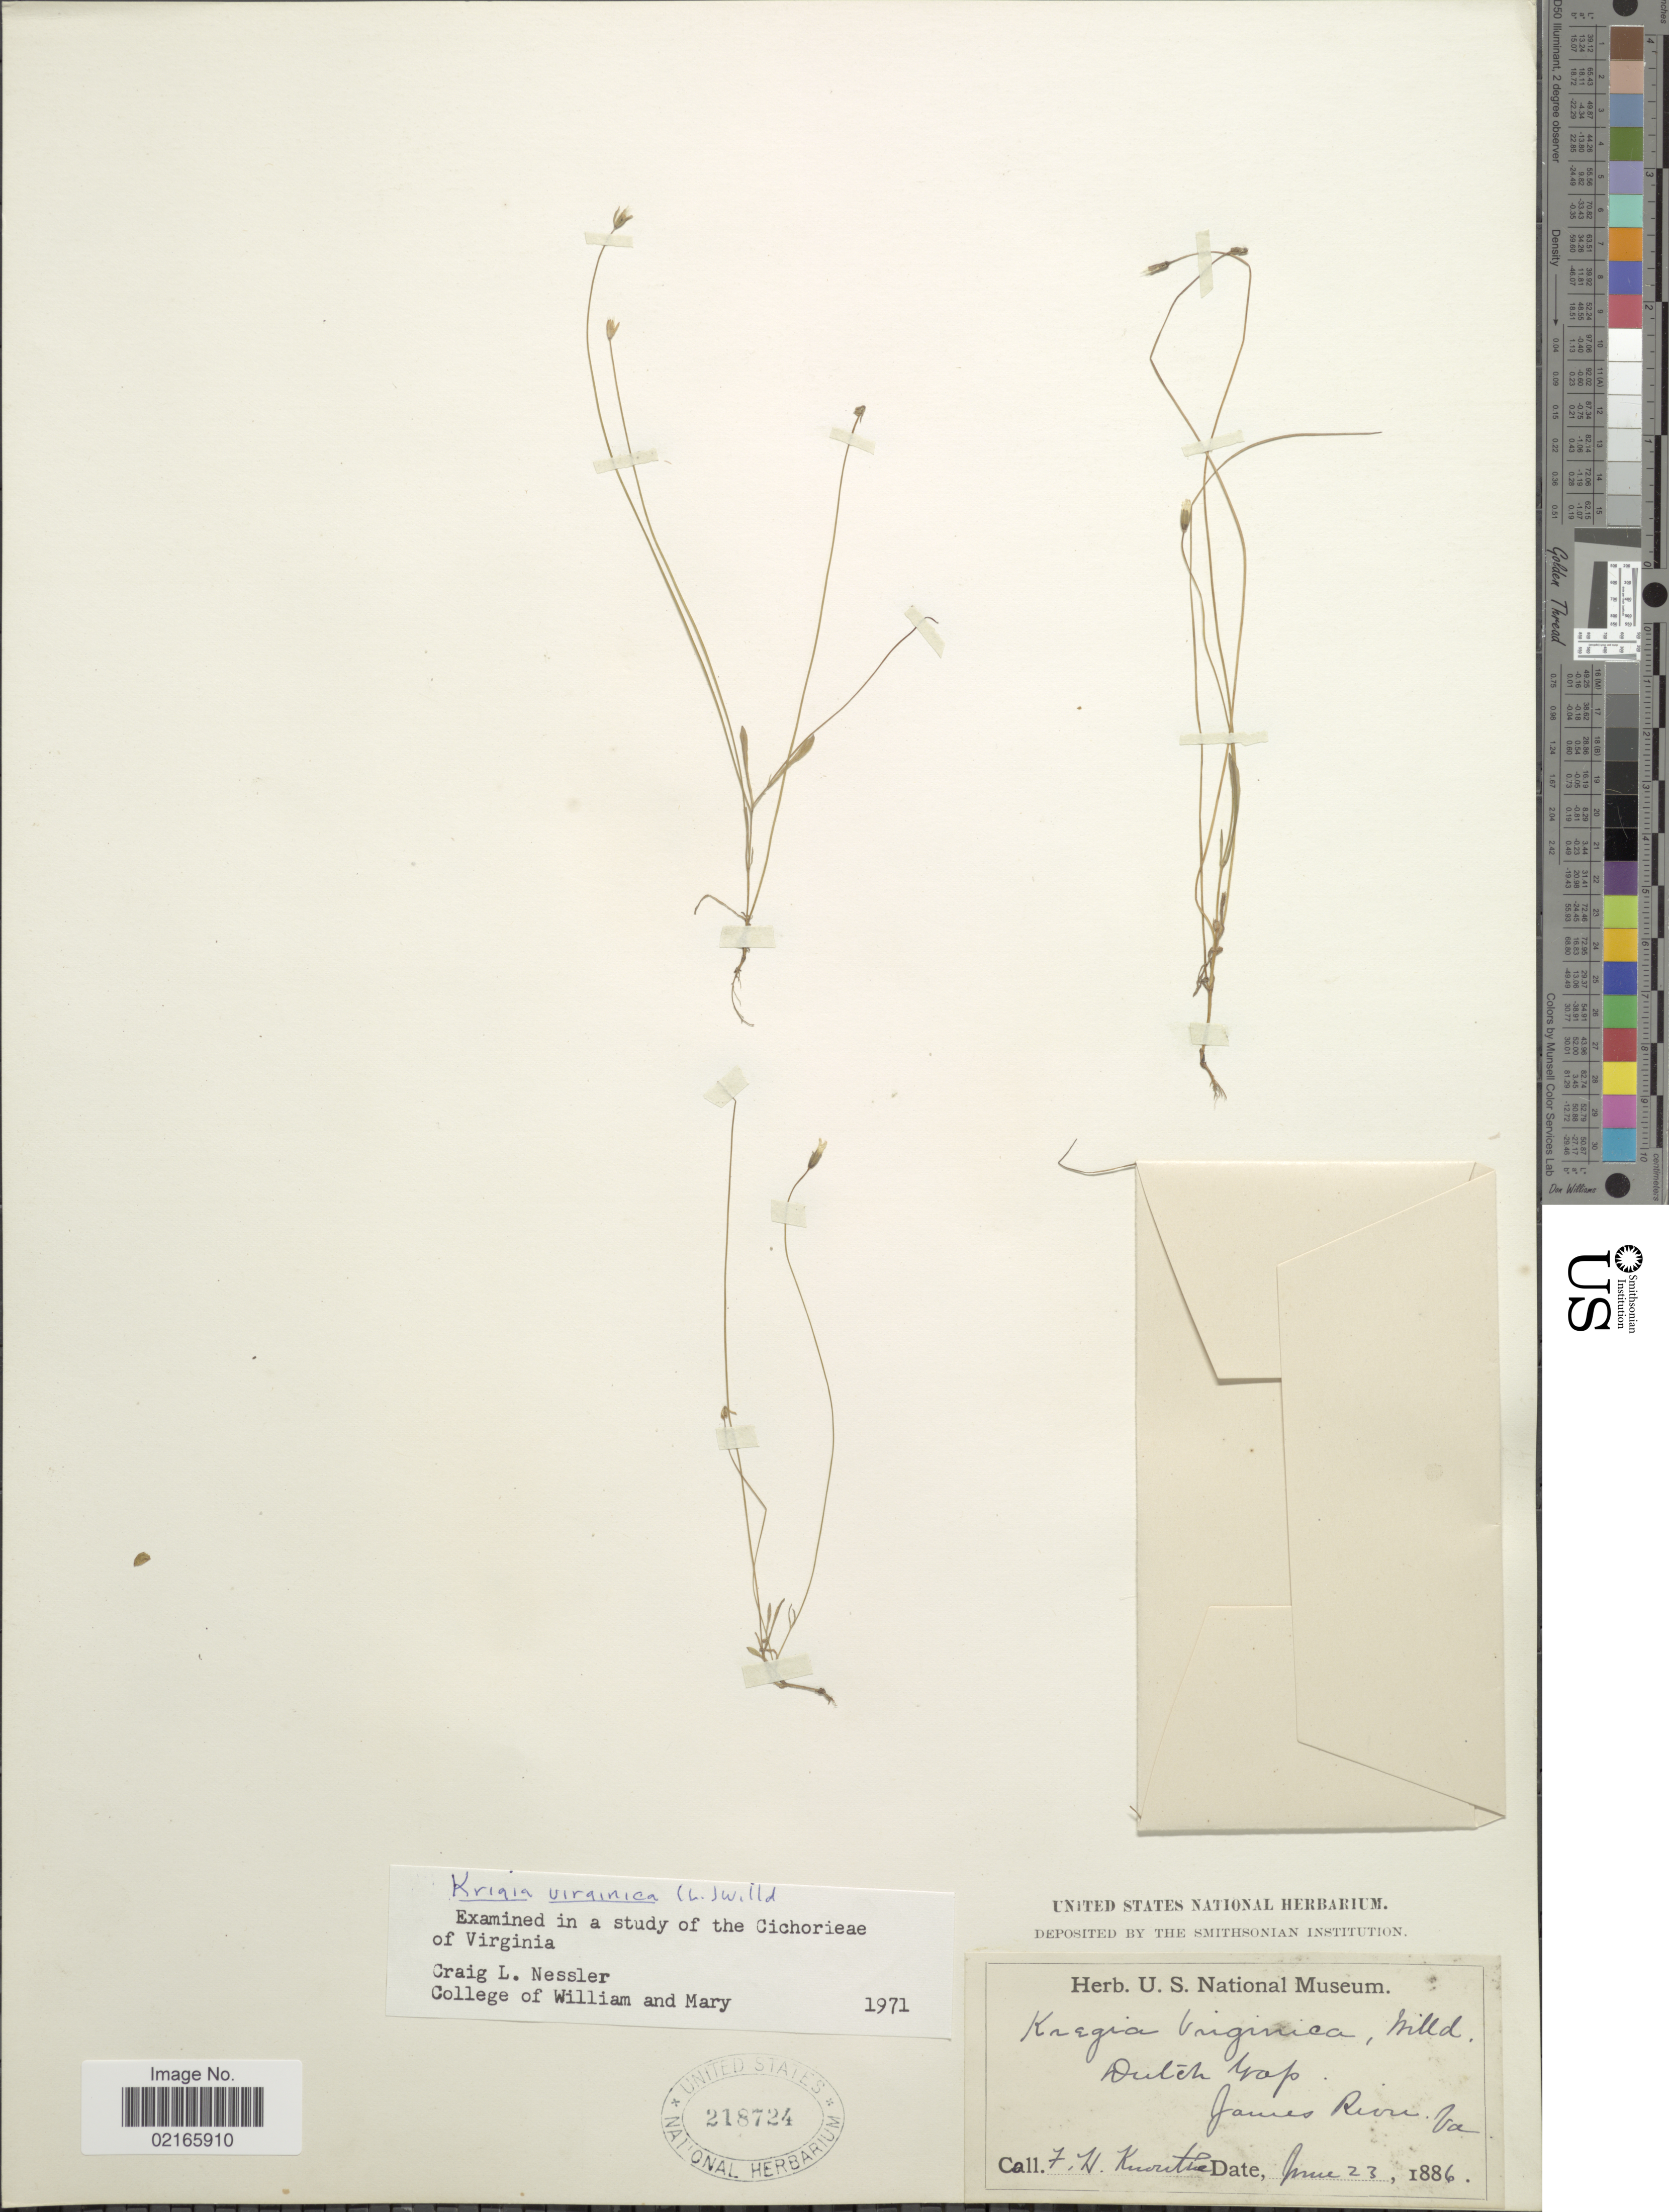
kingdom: Plantae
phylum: Tracheophyta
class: Magnoliopsida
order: Asterales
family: Asteraceae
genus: Krigia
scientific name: Krigia virginica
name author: (L.) Willd.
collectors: F. H. Knowlton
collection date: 1886-06-23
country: United States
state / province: Virginia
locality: Dutch Gap, James River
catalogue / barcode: US 218724